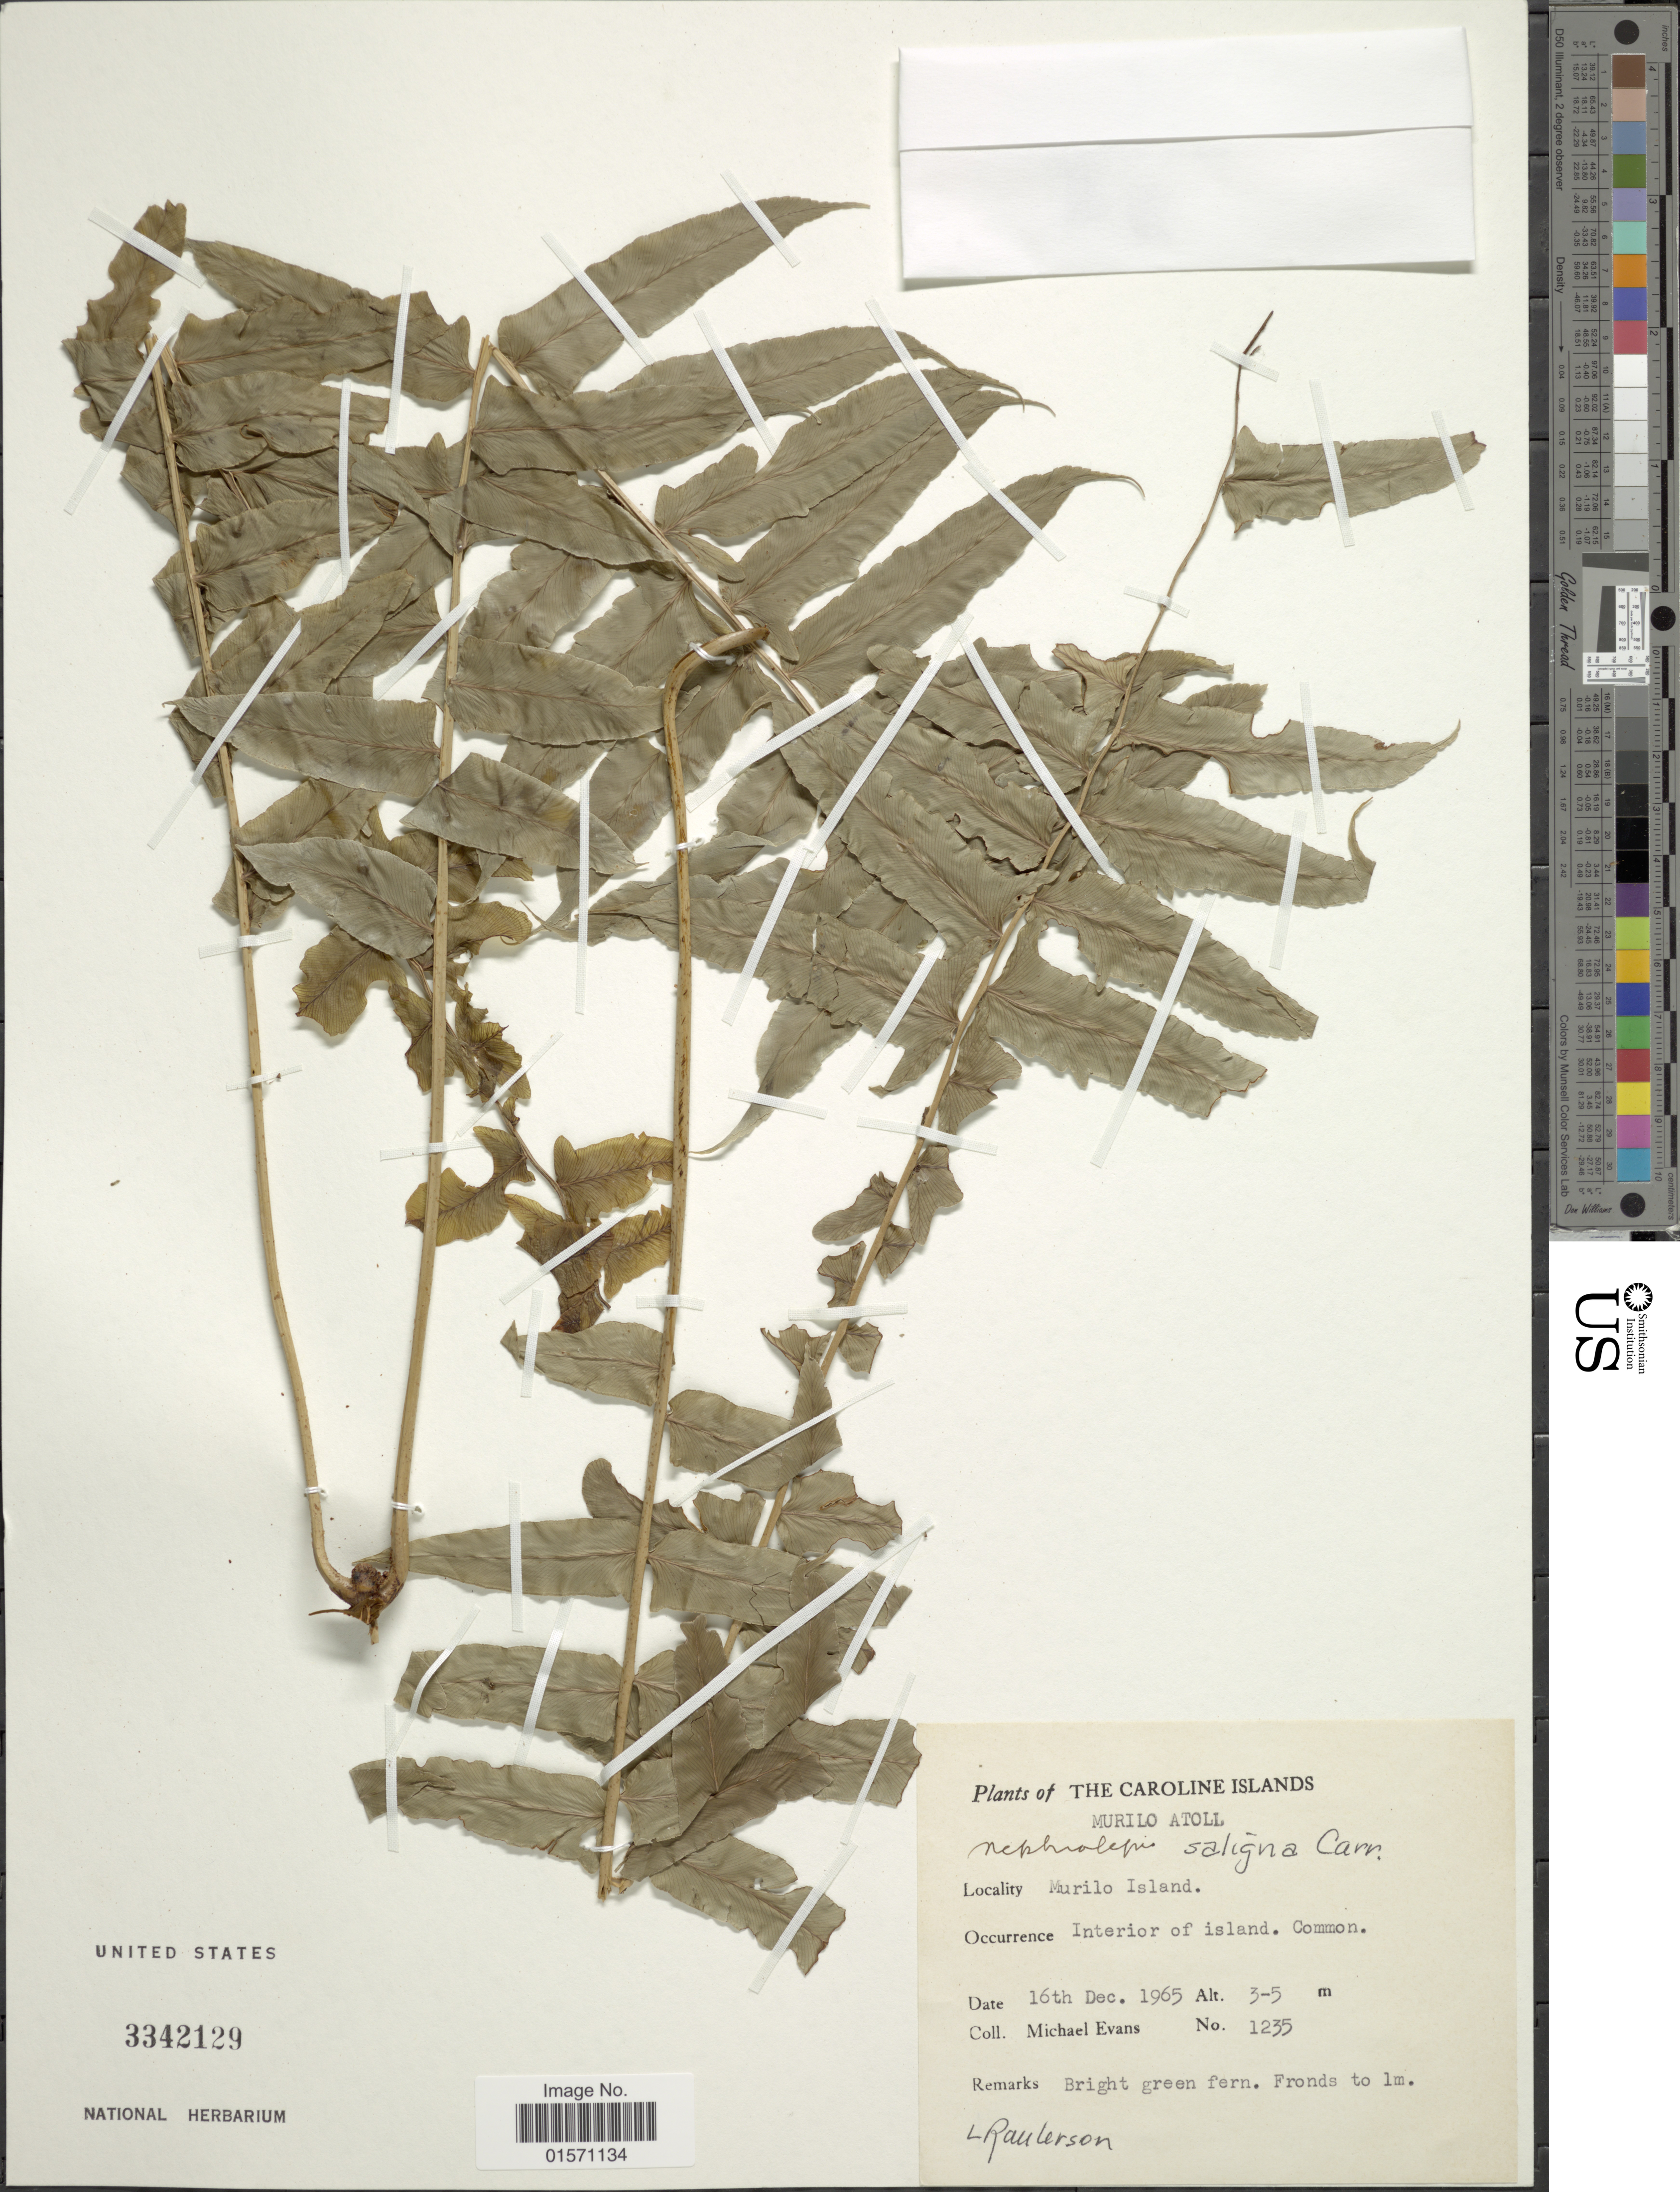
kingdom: Plantae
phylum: Tracheophyta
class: Polypodiopsida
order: Polypodiales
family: Nephrolepidaceae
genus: Nephrolepis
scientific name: Nephrolepis saligna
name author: Cav.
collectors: M. Evans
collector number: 1235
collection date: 1965-12-16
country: Micronesia, Federated States of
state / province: Truk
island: Murilo Atoll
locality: Murilo Atoll. Murilo Island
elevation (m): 3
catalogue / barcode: US 3342129